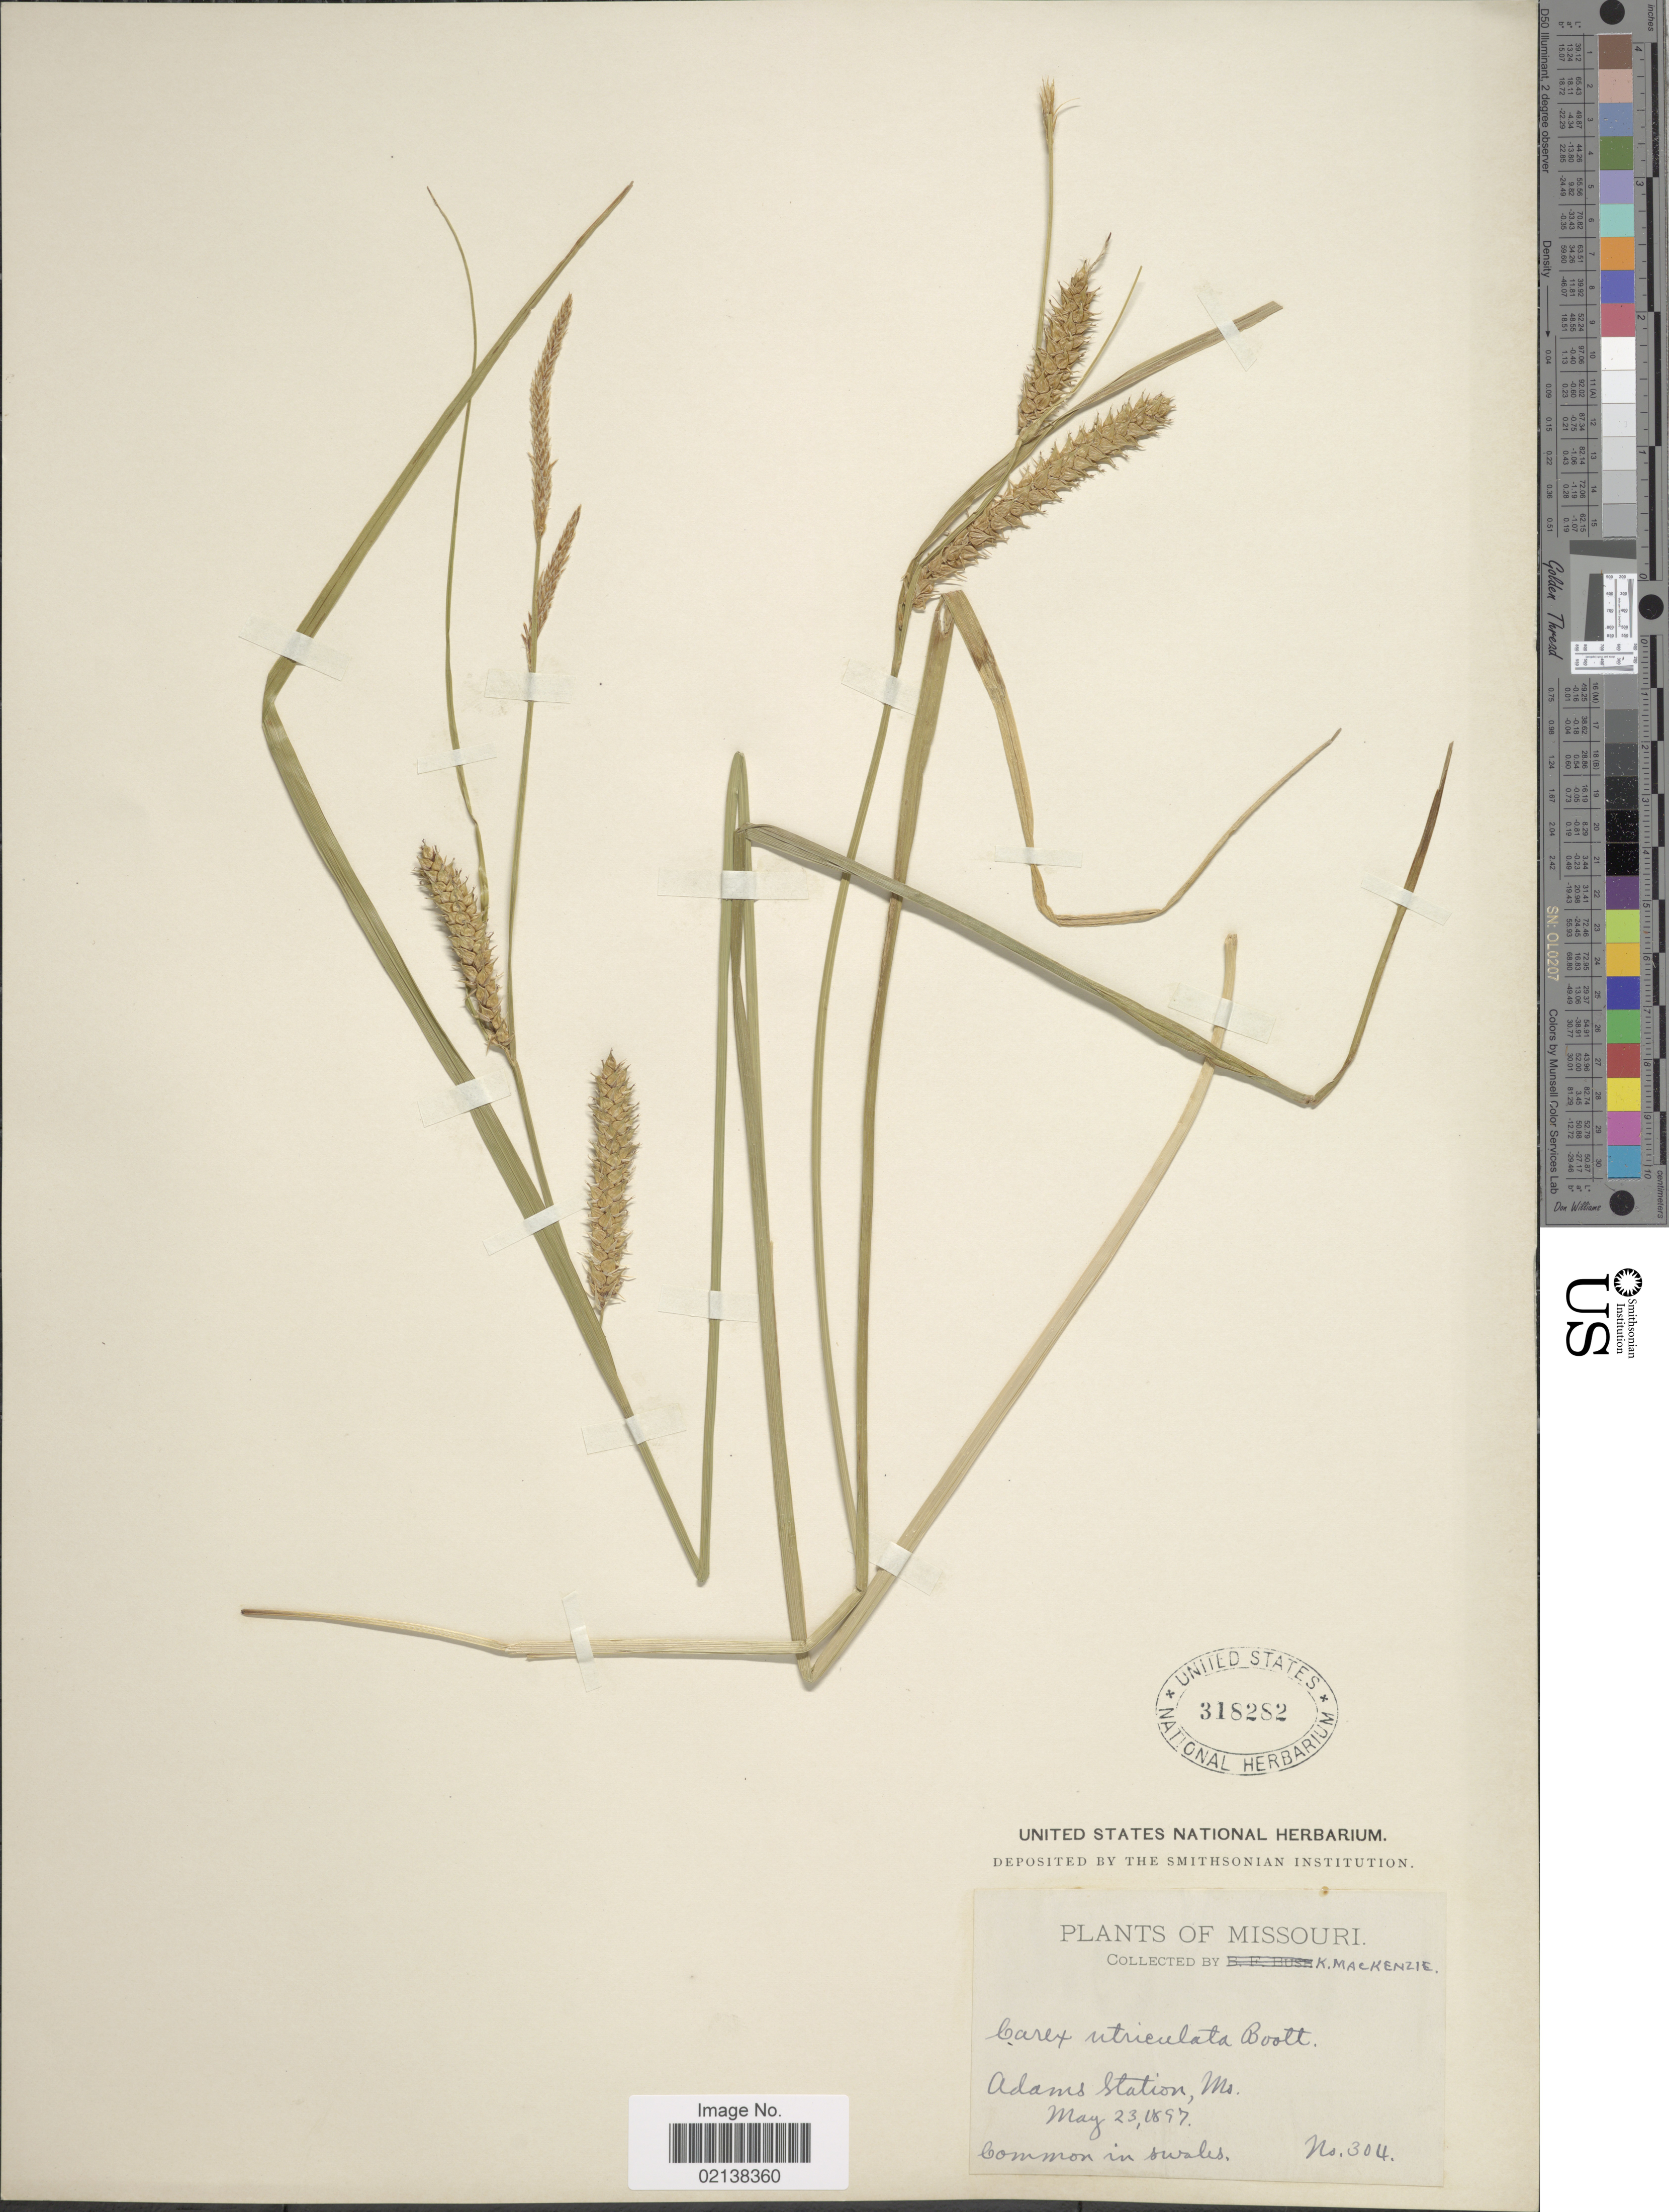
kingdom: Plantae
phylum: Tracheophyta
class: Liliopsida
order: Poales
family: Cyperaceae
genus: Carex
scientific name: Carex utriculata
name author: Boott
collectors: K. K. Mackenzie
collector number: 304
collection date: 1897-05-23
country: United States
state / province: Missouri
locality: Adams Station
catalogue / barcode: US 318282